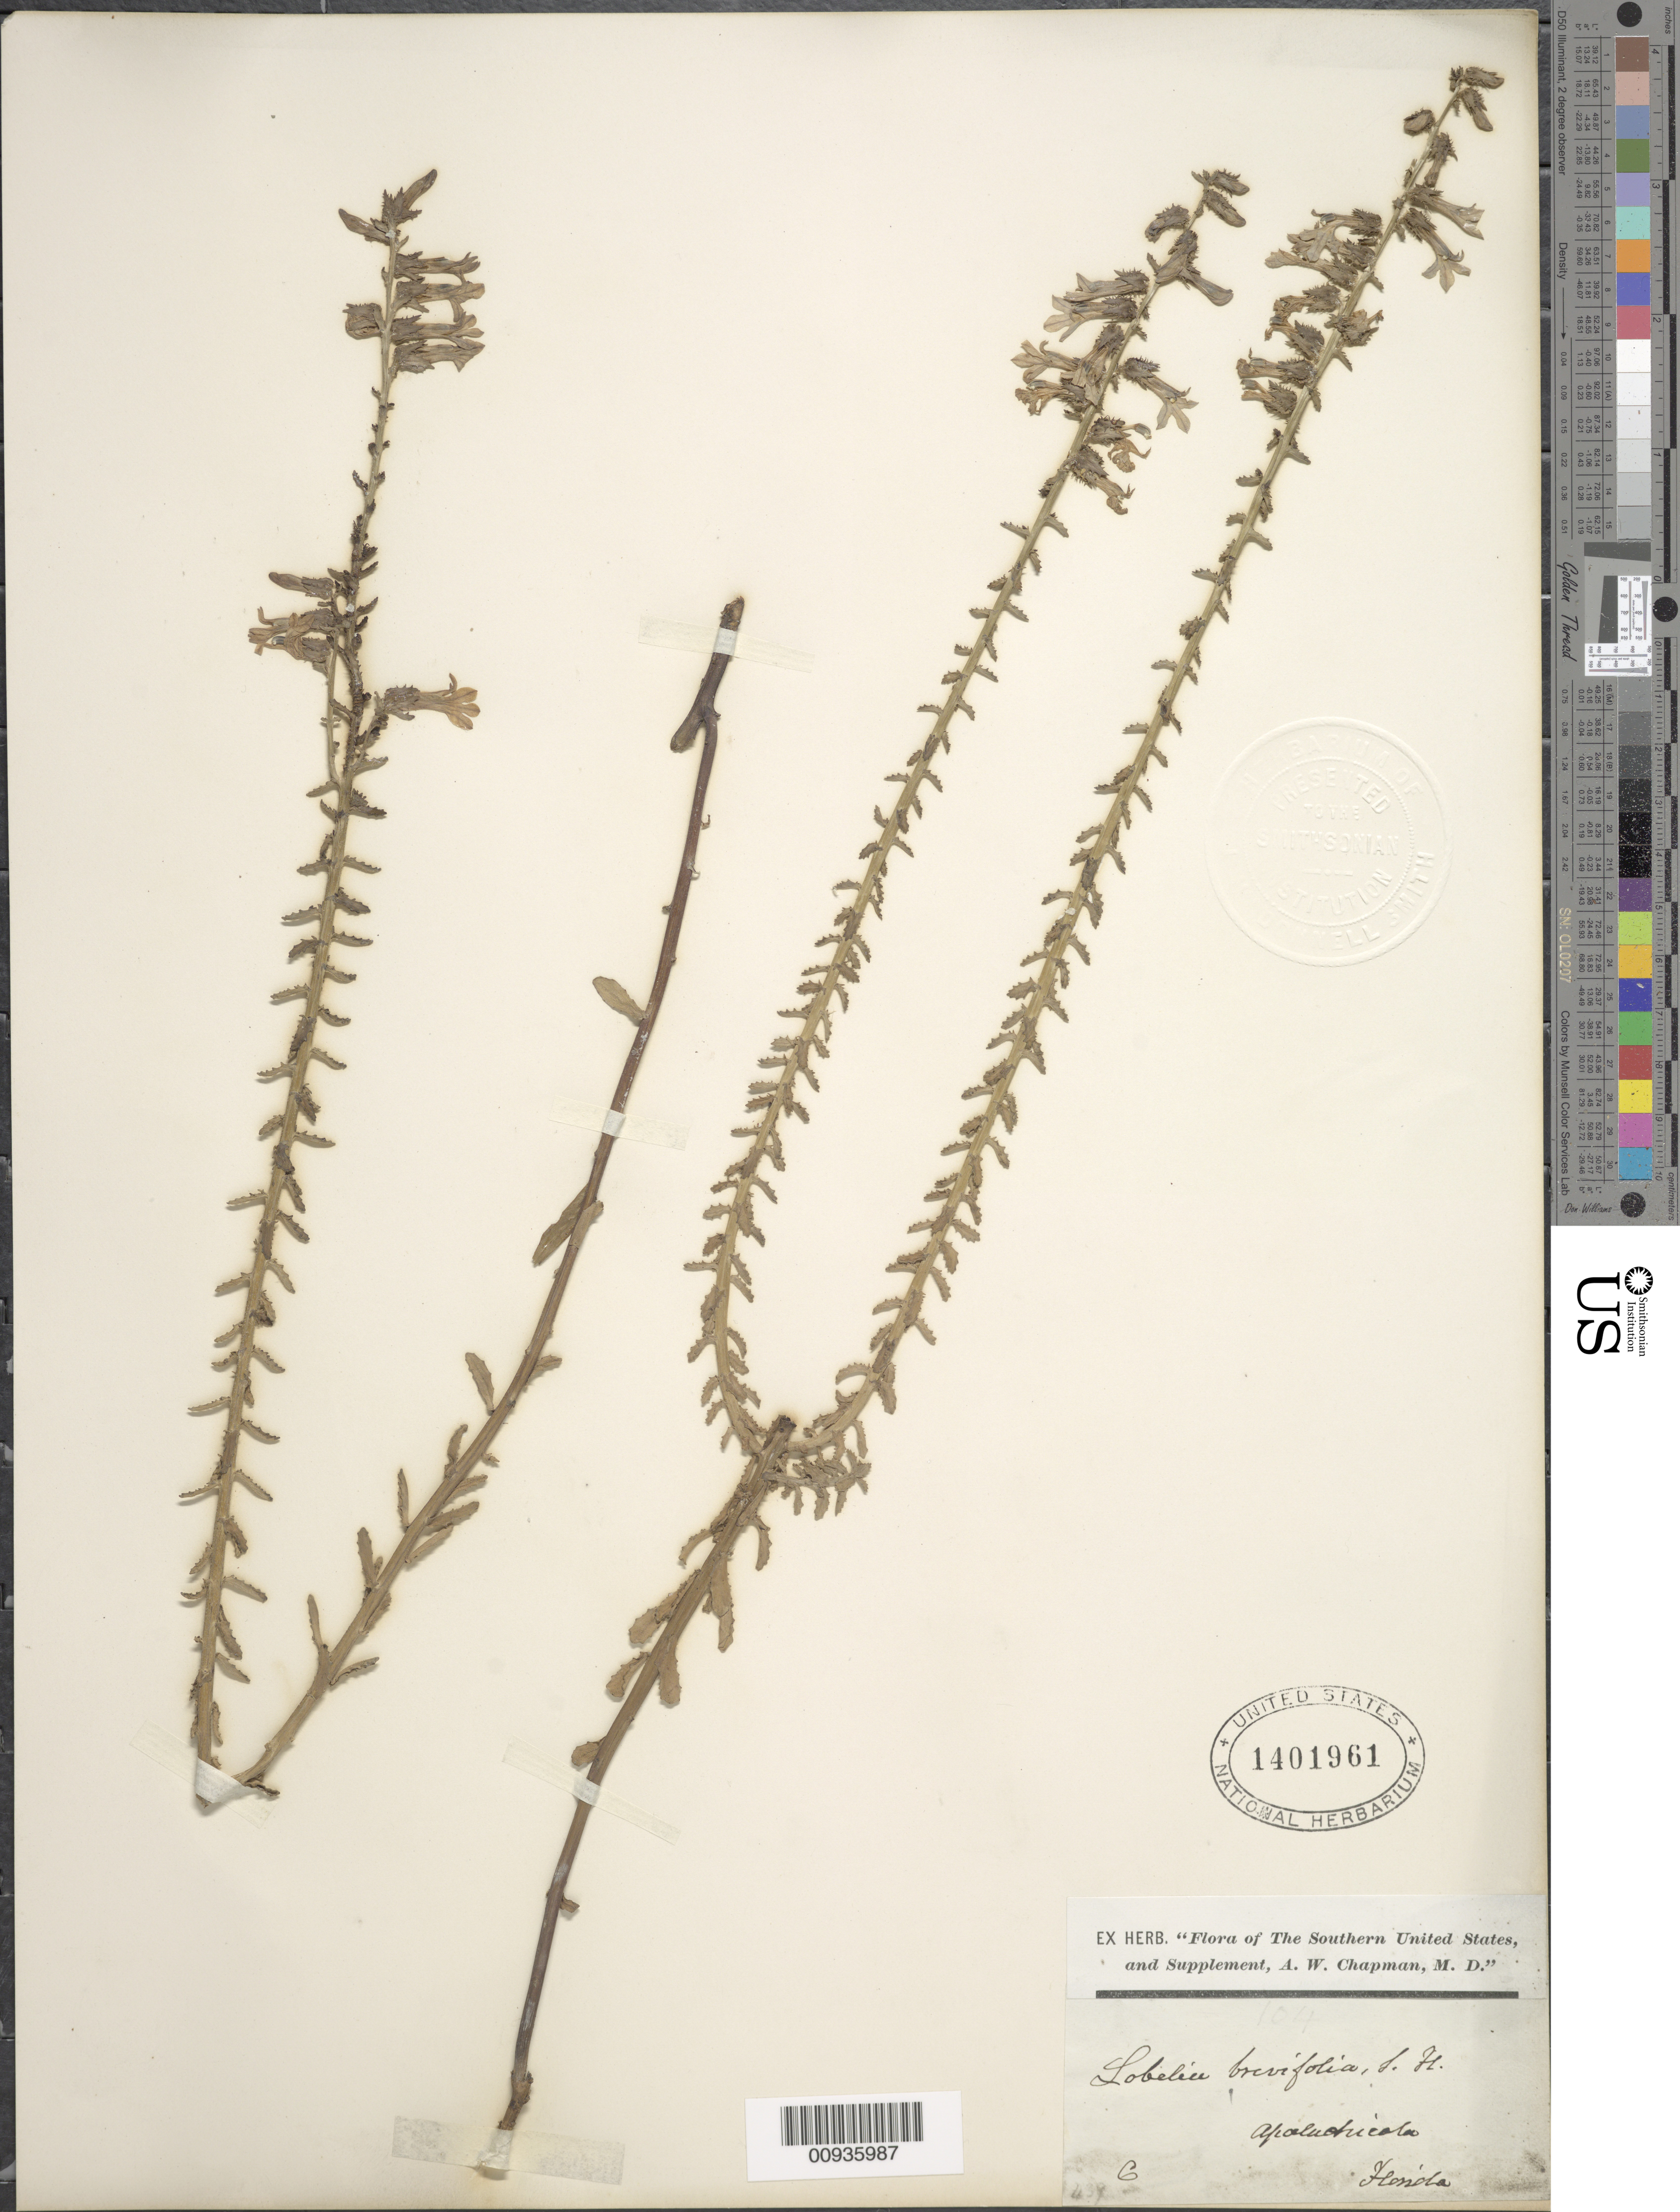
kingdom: Plantae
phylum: Tracheophyta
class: Magnoliopsida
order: Asterales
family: Campanulaceae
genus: Lobelia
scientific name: Lobelia brevifolia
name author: Nutt. ex A. DC.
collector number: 6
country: United States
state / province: Florida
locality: Apalachicola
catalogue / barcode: US 1401961